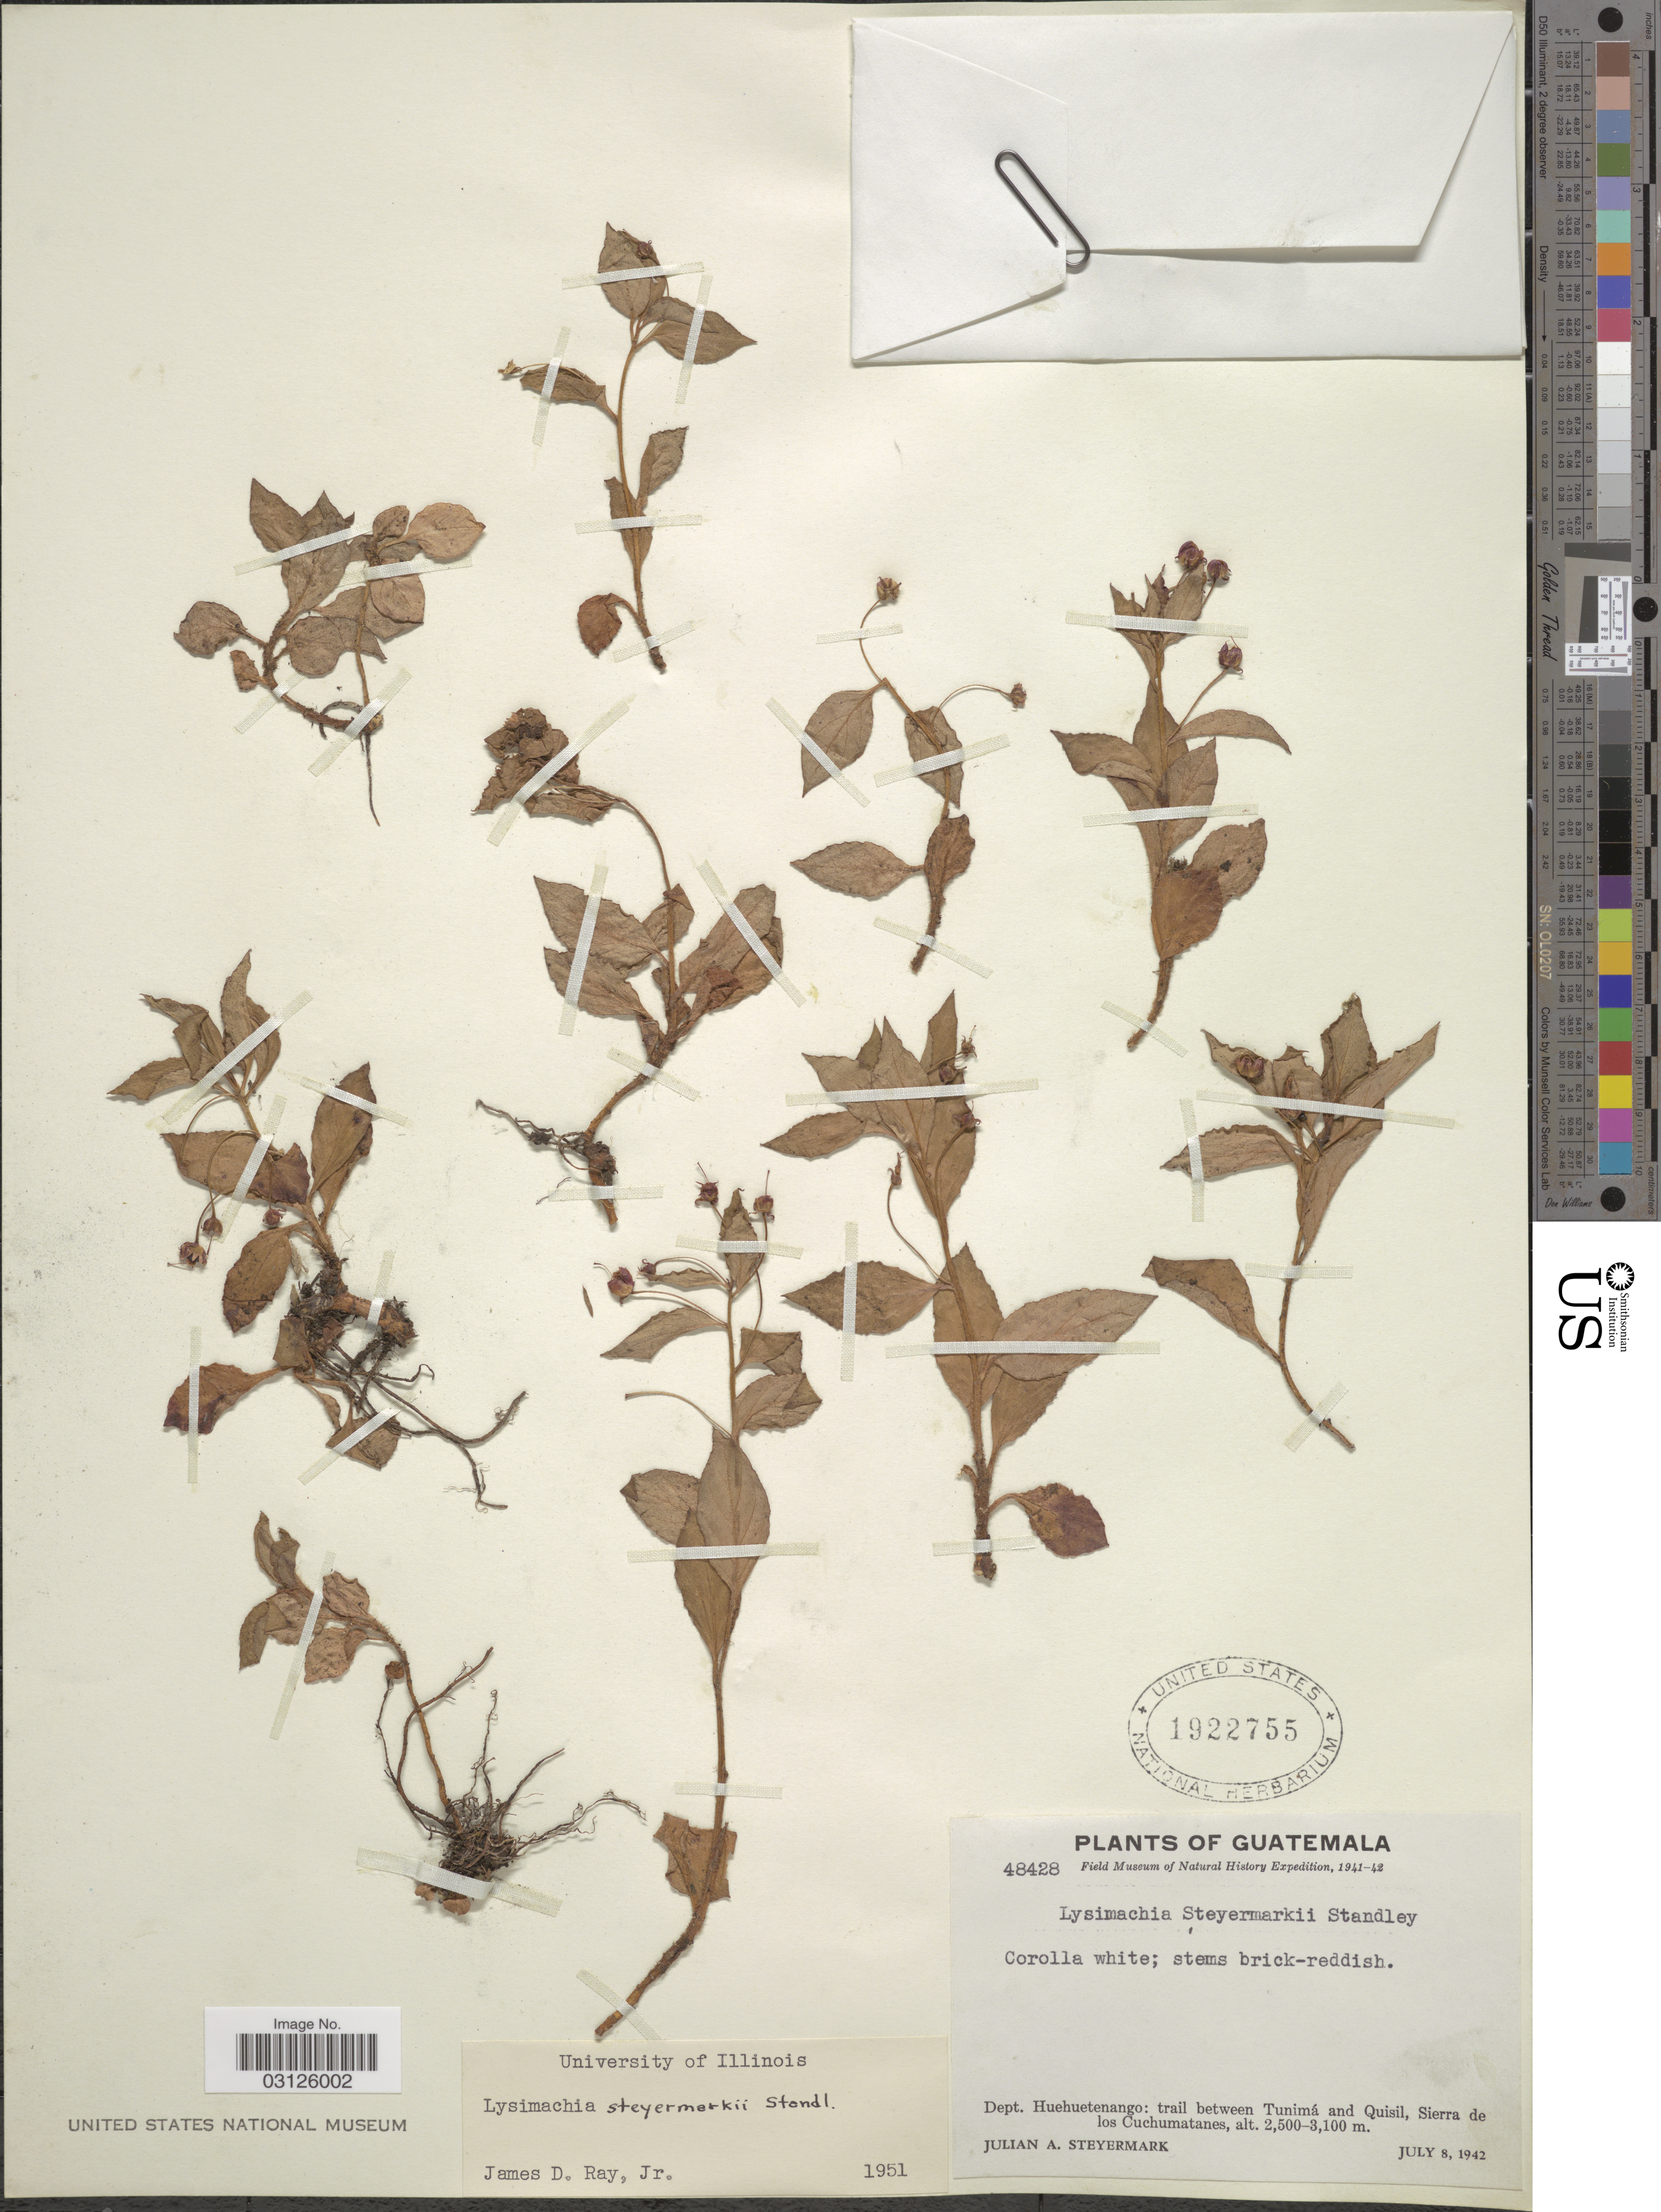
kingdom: Plantae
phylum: Tracheophyta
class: Magnoliopsida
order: Ericales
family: Primulaceae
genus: Lysimachia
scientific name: Lysimachia steyermarkii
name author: Standl.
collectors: J. Steyermark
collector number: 48428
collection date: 1942-07-08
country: Guatemala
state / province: Huehuetenango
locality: Dept. Huehuetenango: trail between Tunimá and Quisil, Sierra de los Cuchumatanes.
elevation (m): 2500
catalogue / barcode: US 1922755